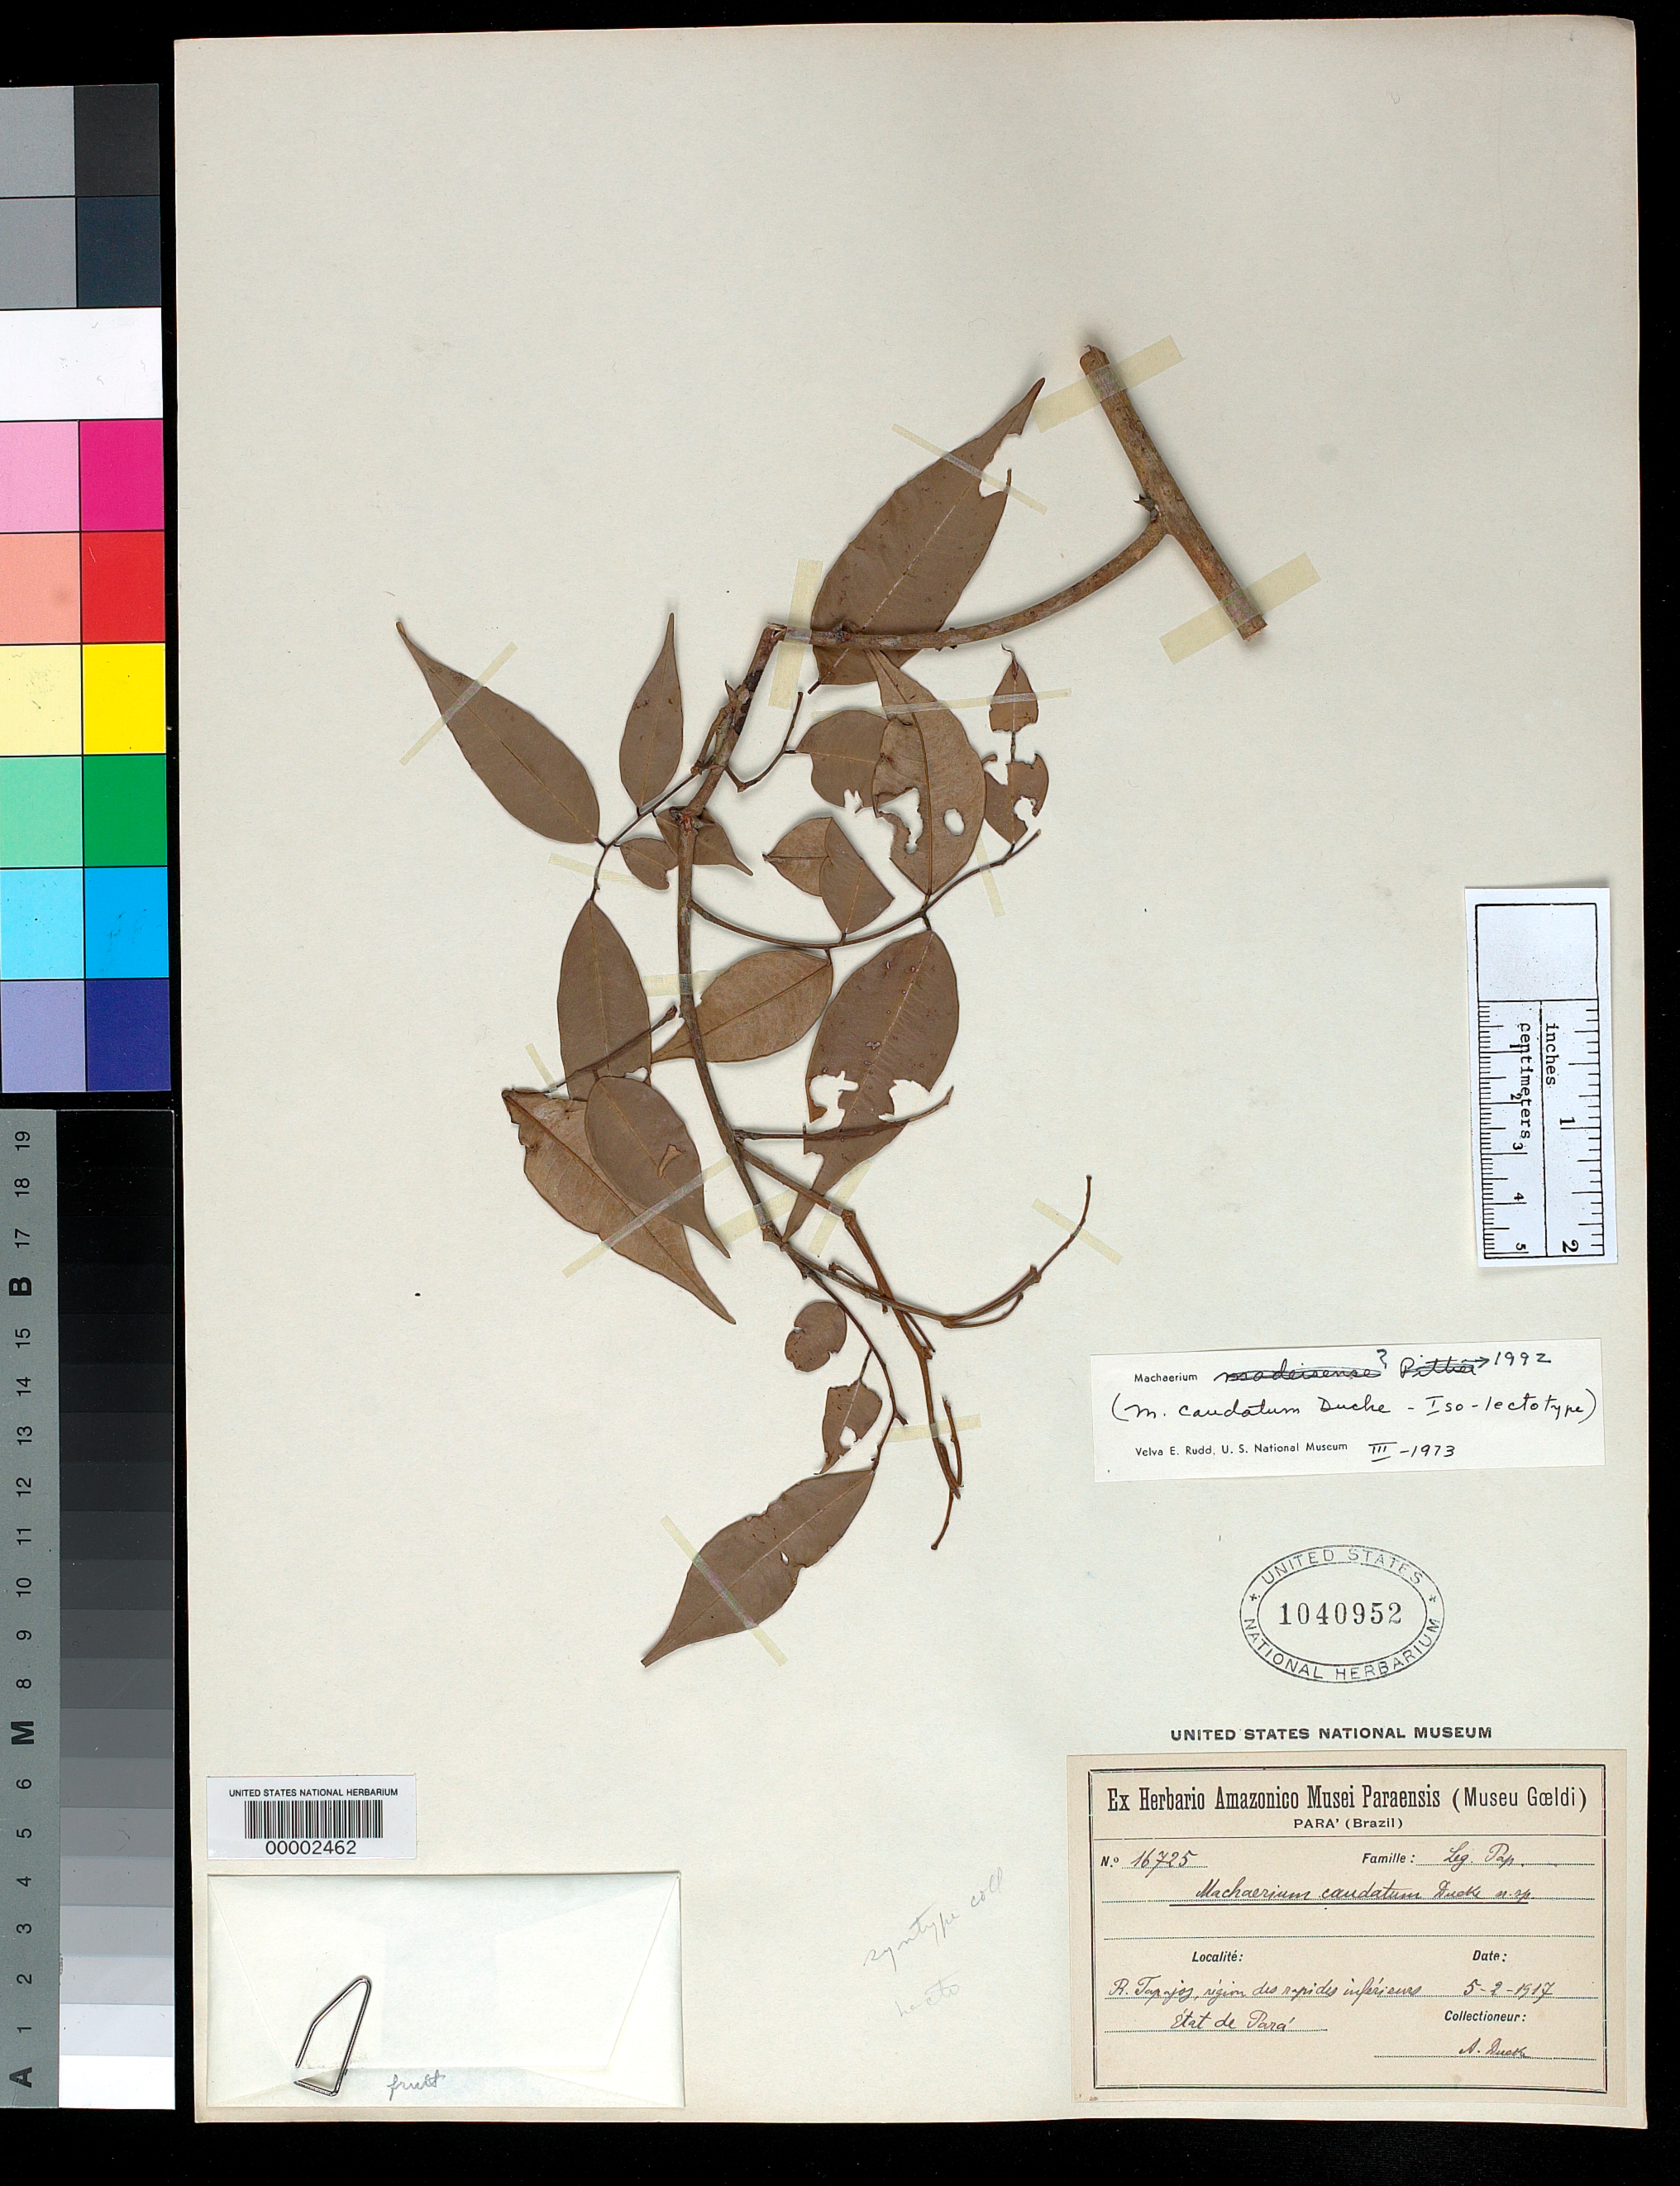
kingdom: Plantae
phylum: Tracheophyta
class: Magnoliopsida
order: Fabales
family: Fabaceae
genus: Machaerium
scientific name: Machaerium caudatum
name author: Ducke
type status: Isolectotype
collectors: A. Ducke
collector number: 16725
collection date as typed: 05 Feb 1917 or 02 May 1917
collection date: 1917-02-05 or 1917-05-02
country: Brazil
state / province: Pará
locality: Rio Tapajoz.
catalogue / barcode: US 1040952